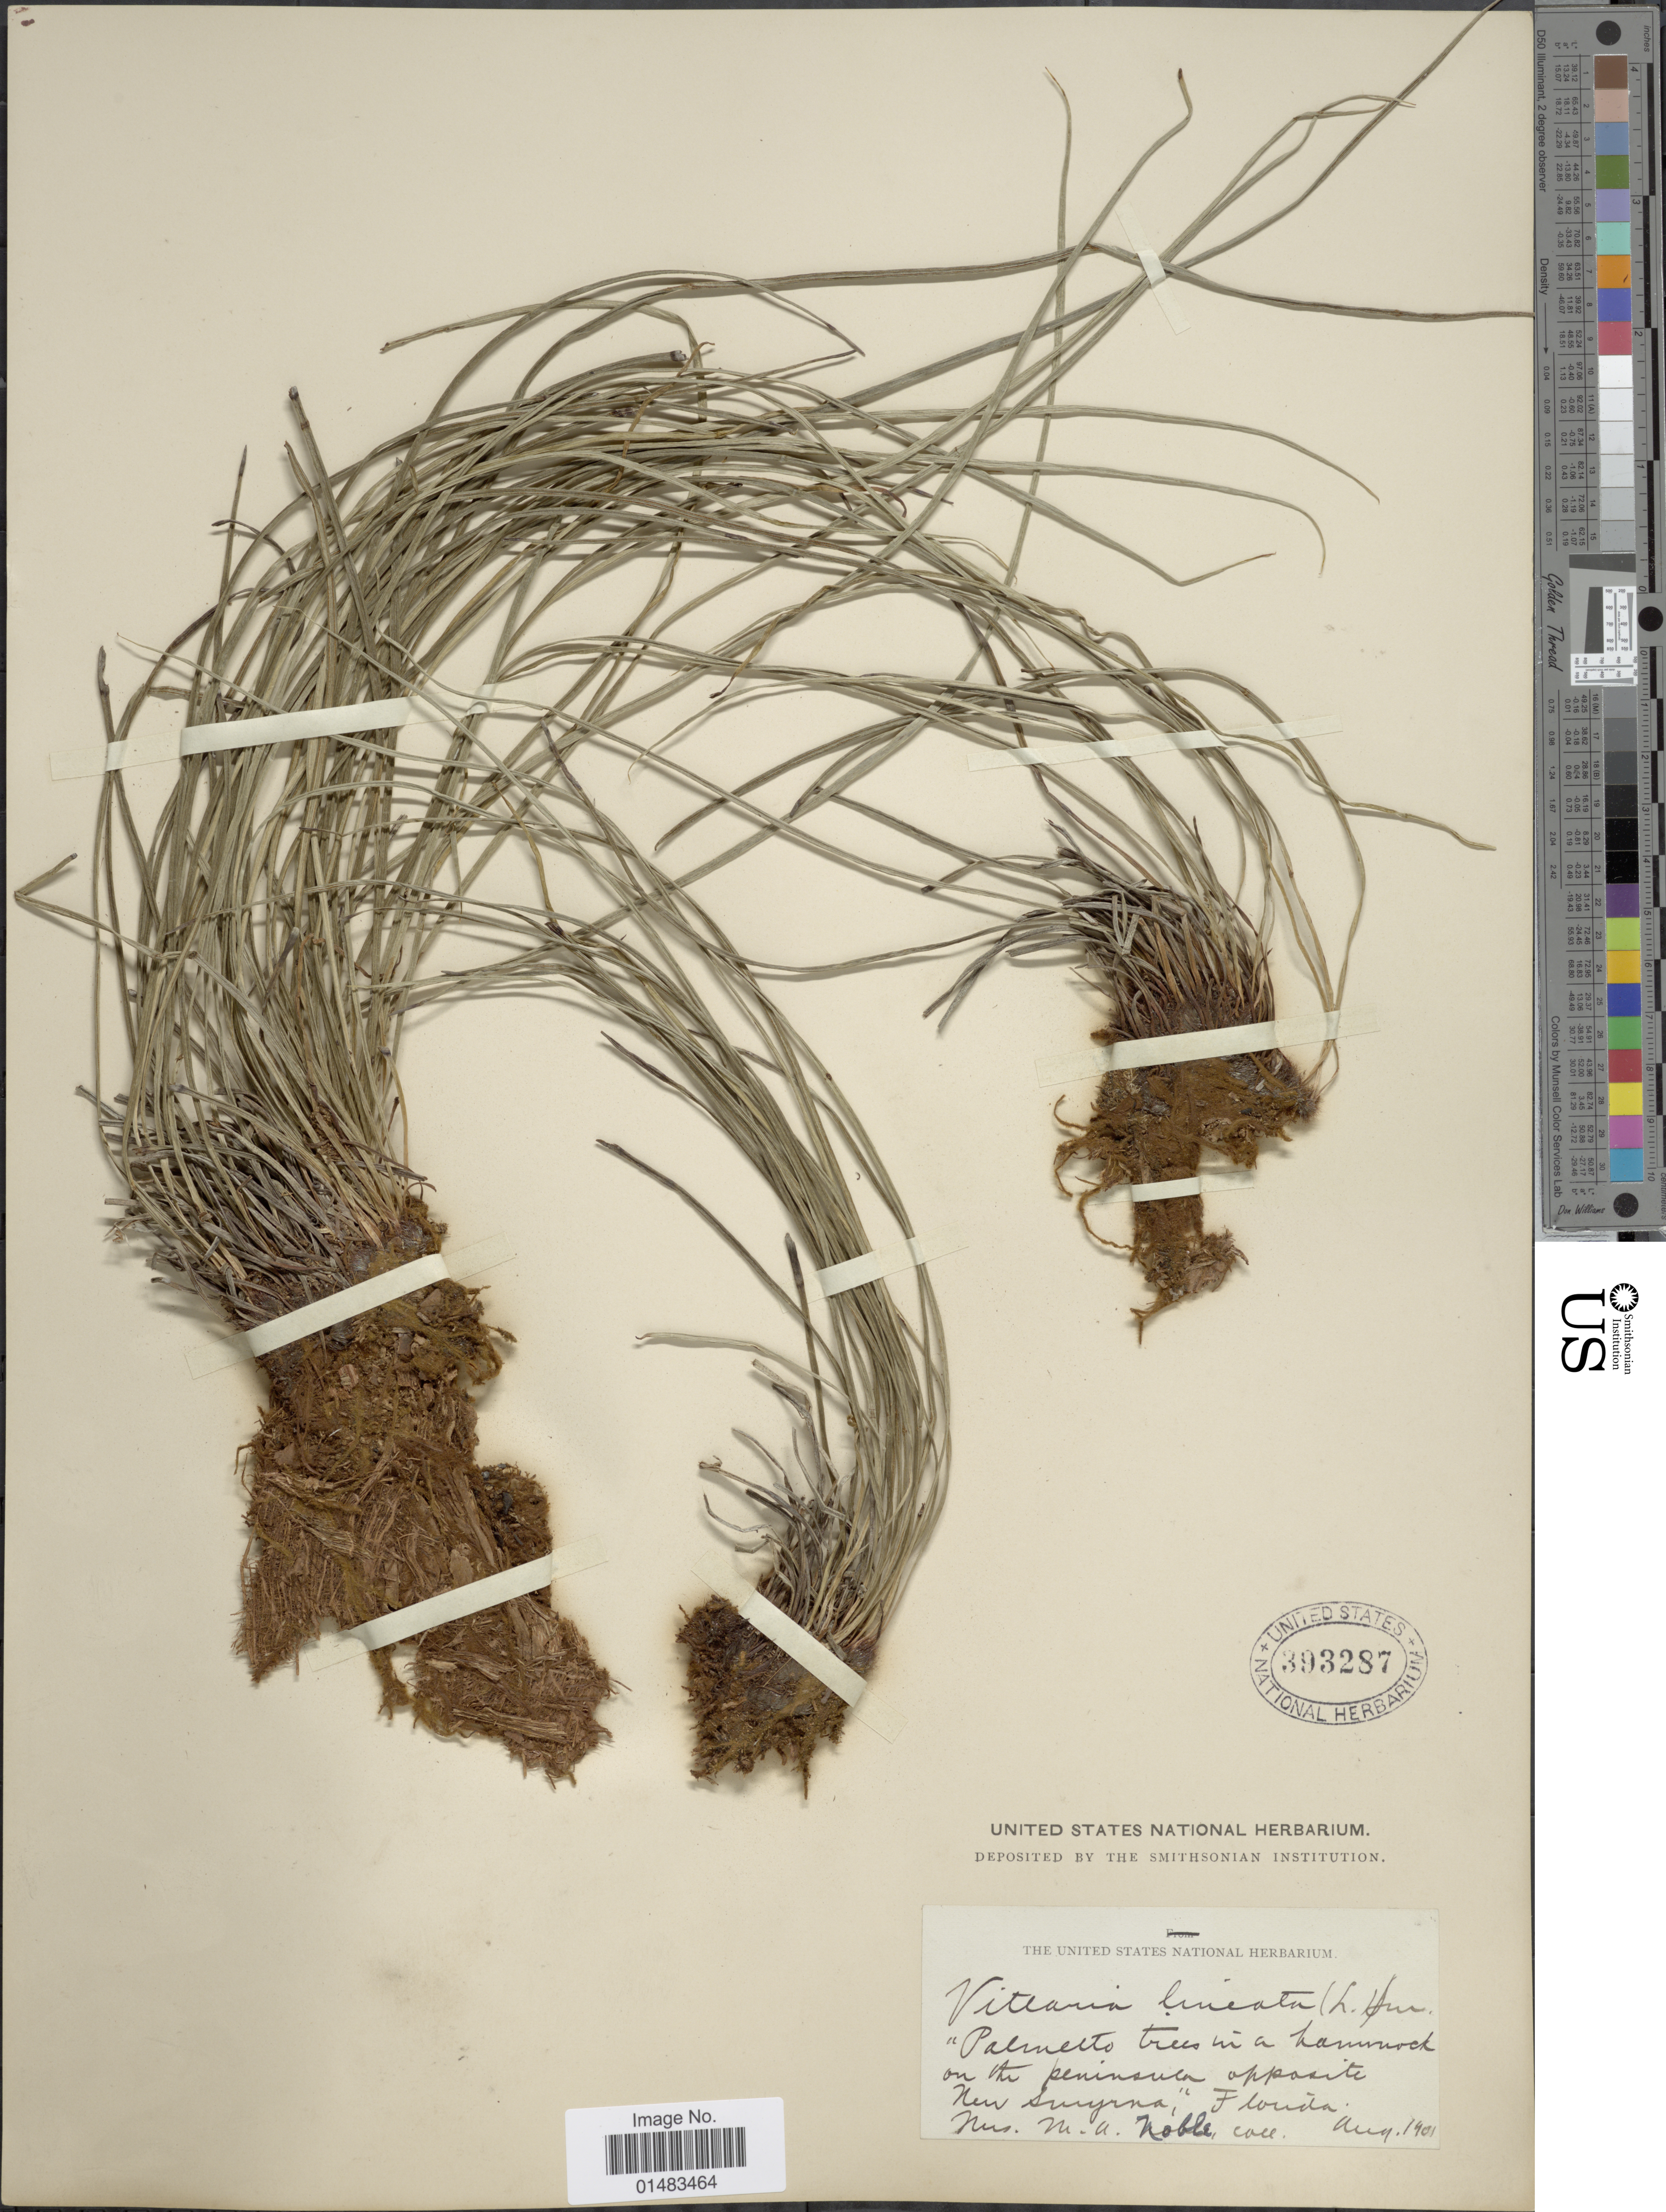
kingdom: Plantae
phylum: Tracheophyta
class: Polypodiopsida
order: Polypodiales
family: Pteridaceae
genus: Vittaria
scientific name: Vittaria lineata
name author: (L.) Sm.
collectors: M. Noble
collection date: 1901-08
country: United States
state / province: Florida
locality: Palmetto trees in a hammock on the peninsula opposite New Smyrna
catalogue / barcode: US 393287